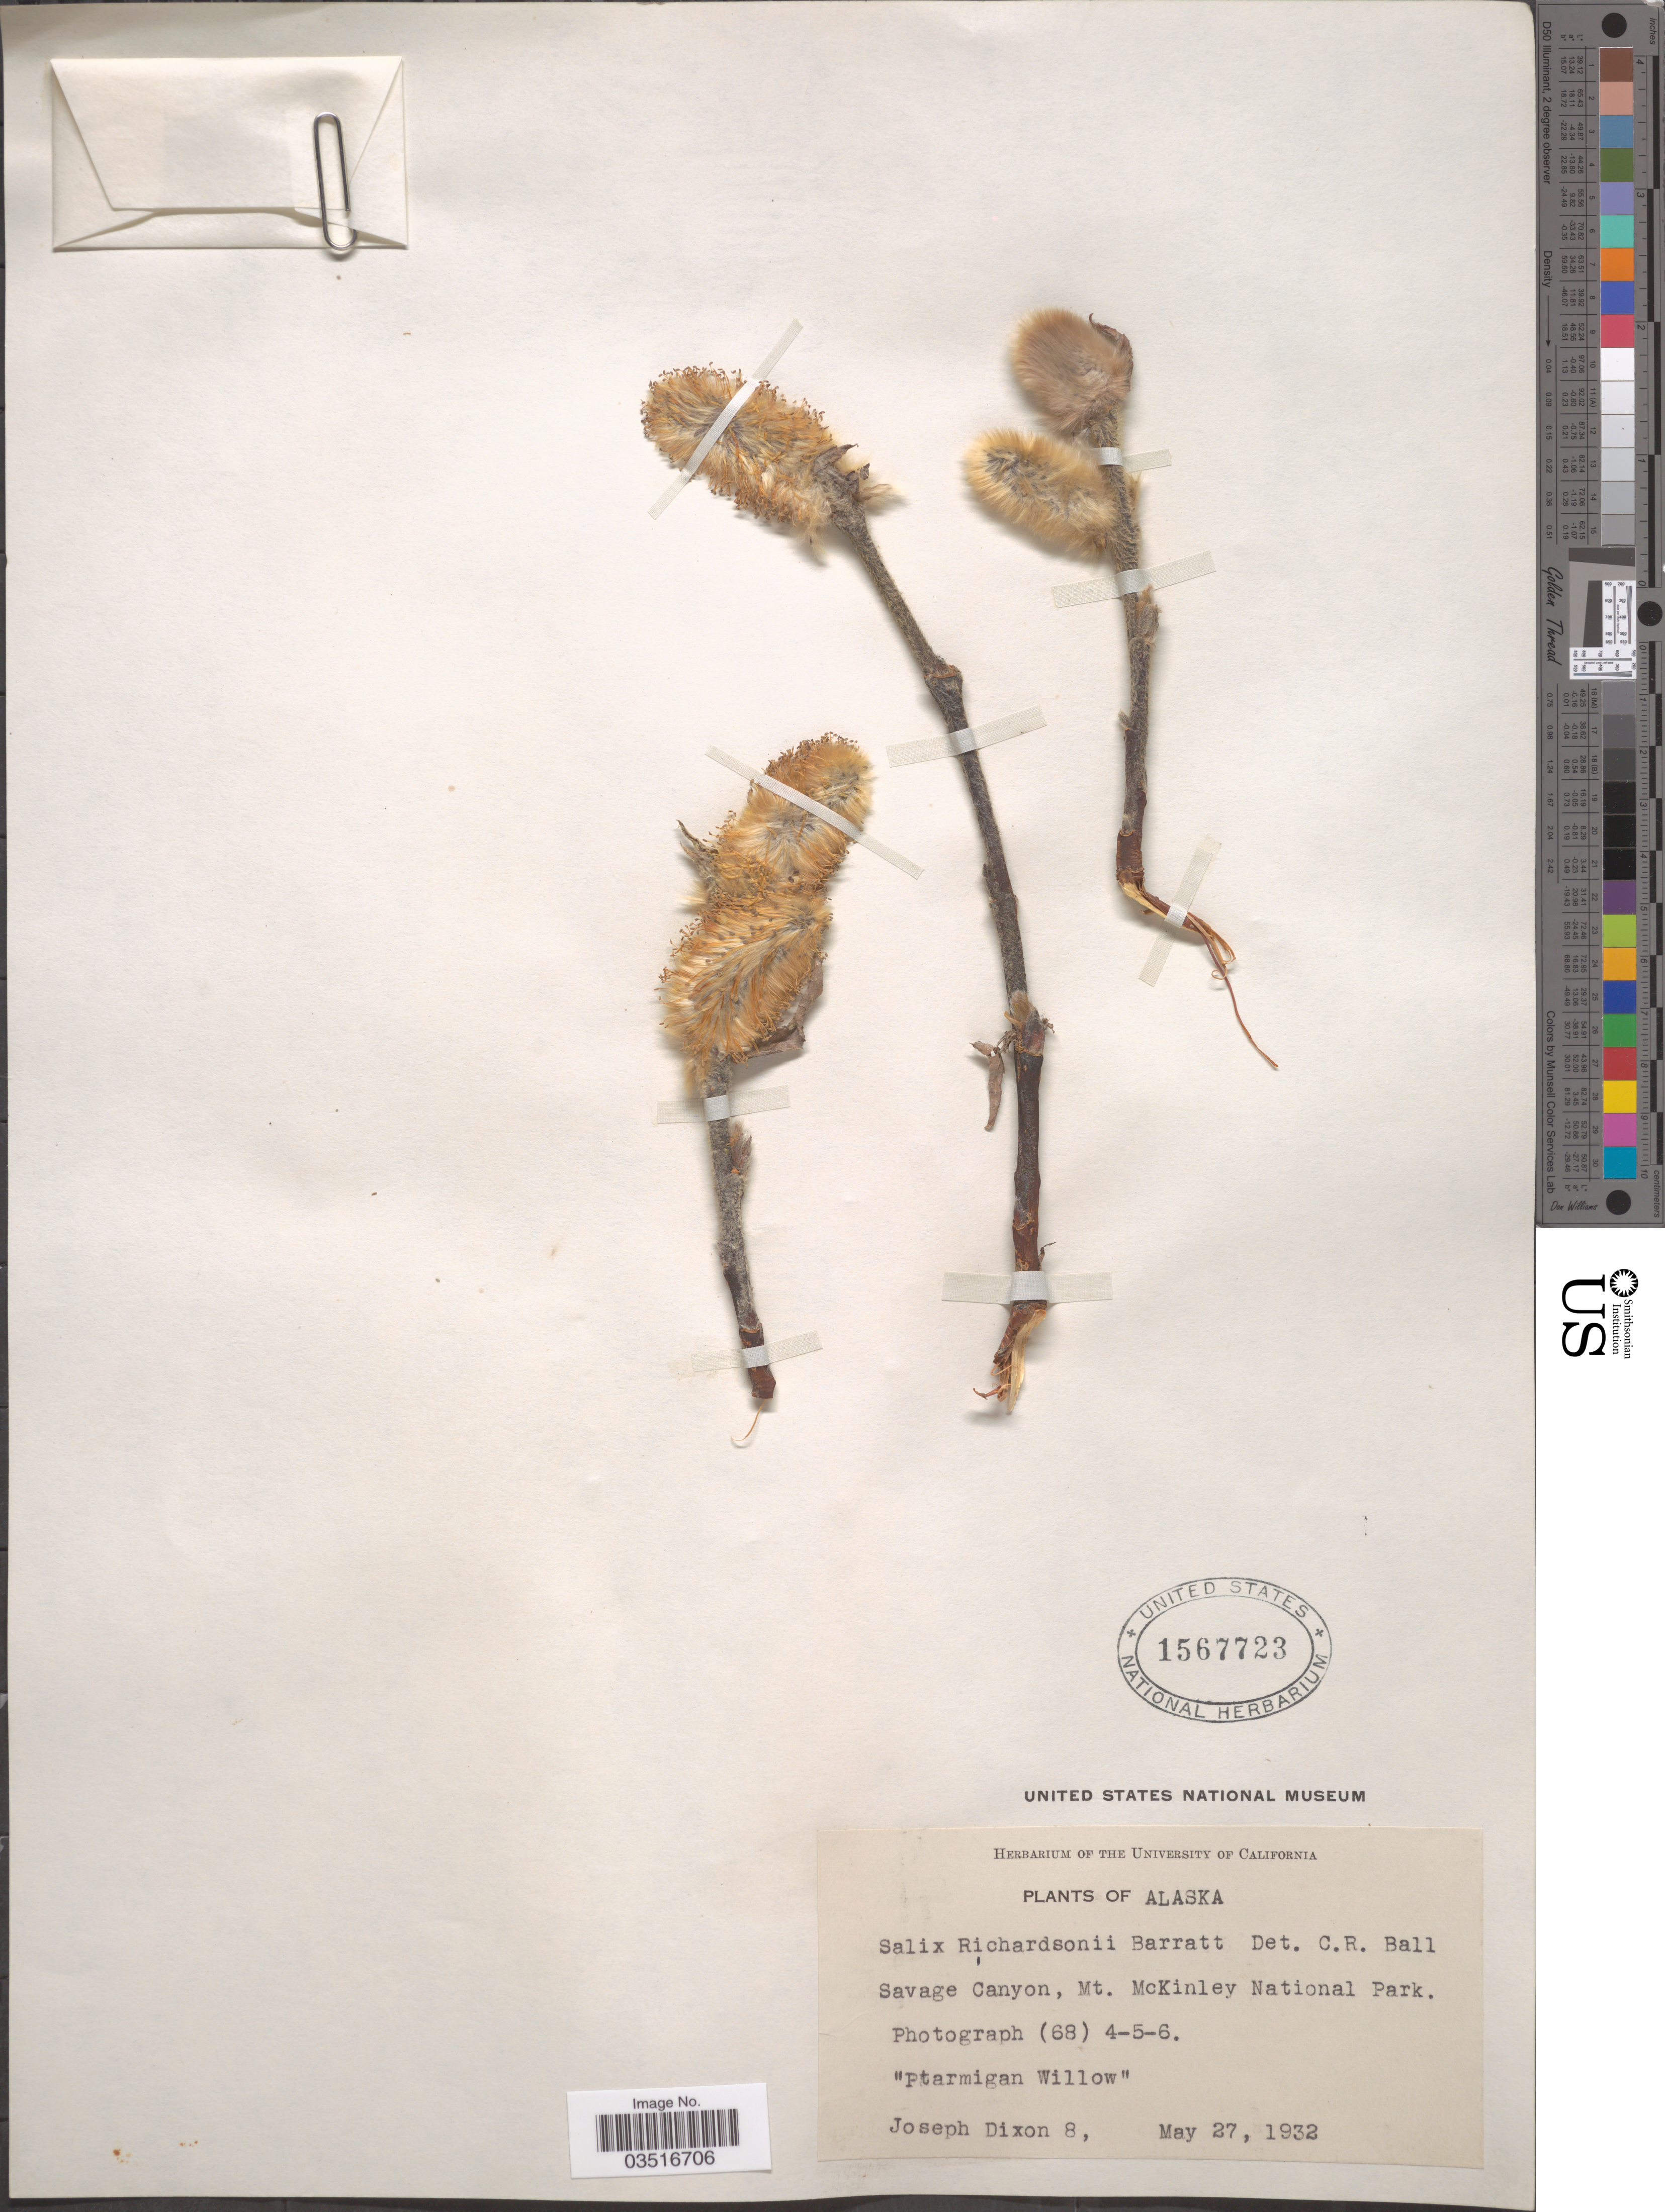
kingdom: Plantae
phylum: Tracheophyta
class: Magnoliopsida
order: Malpighiales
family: Salicaceae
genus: Salix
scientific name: Salix richardsonii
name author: Hook.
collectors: J. Dixon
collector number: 8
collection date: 1932-05-27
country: United States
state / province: Alaska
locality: Savage Canyon, Mt. McKinley National Park.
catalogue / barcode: US 1567723